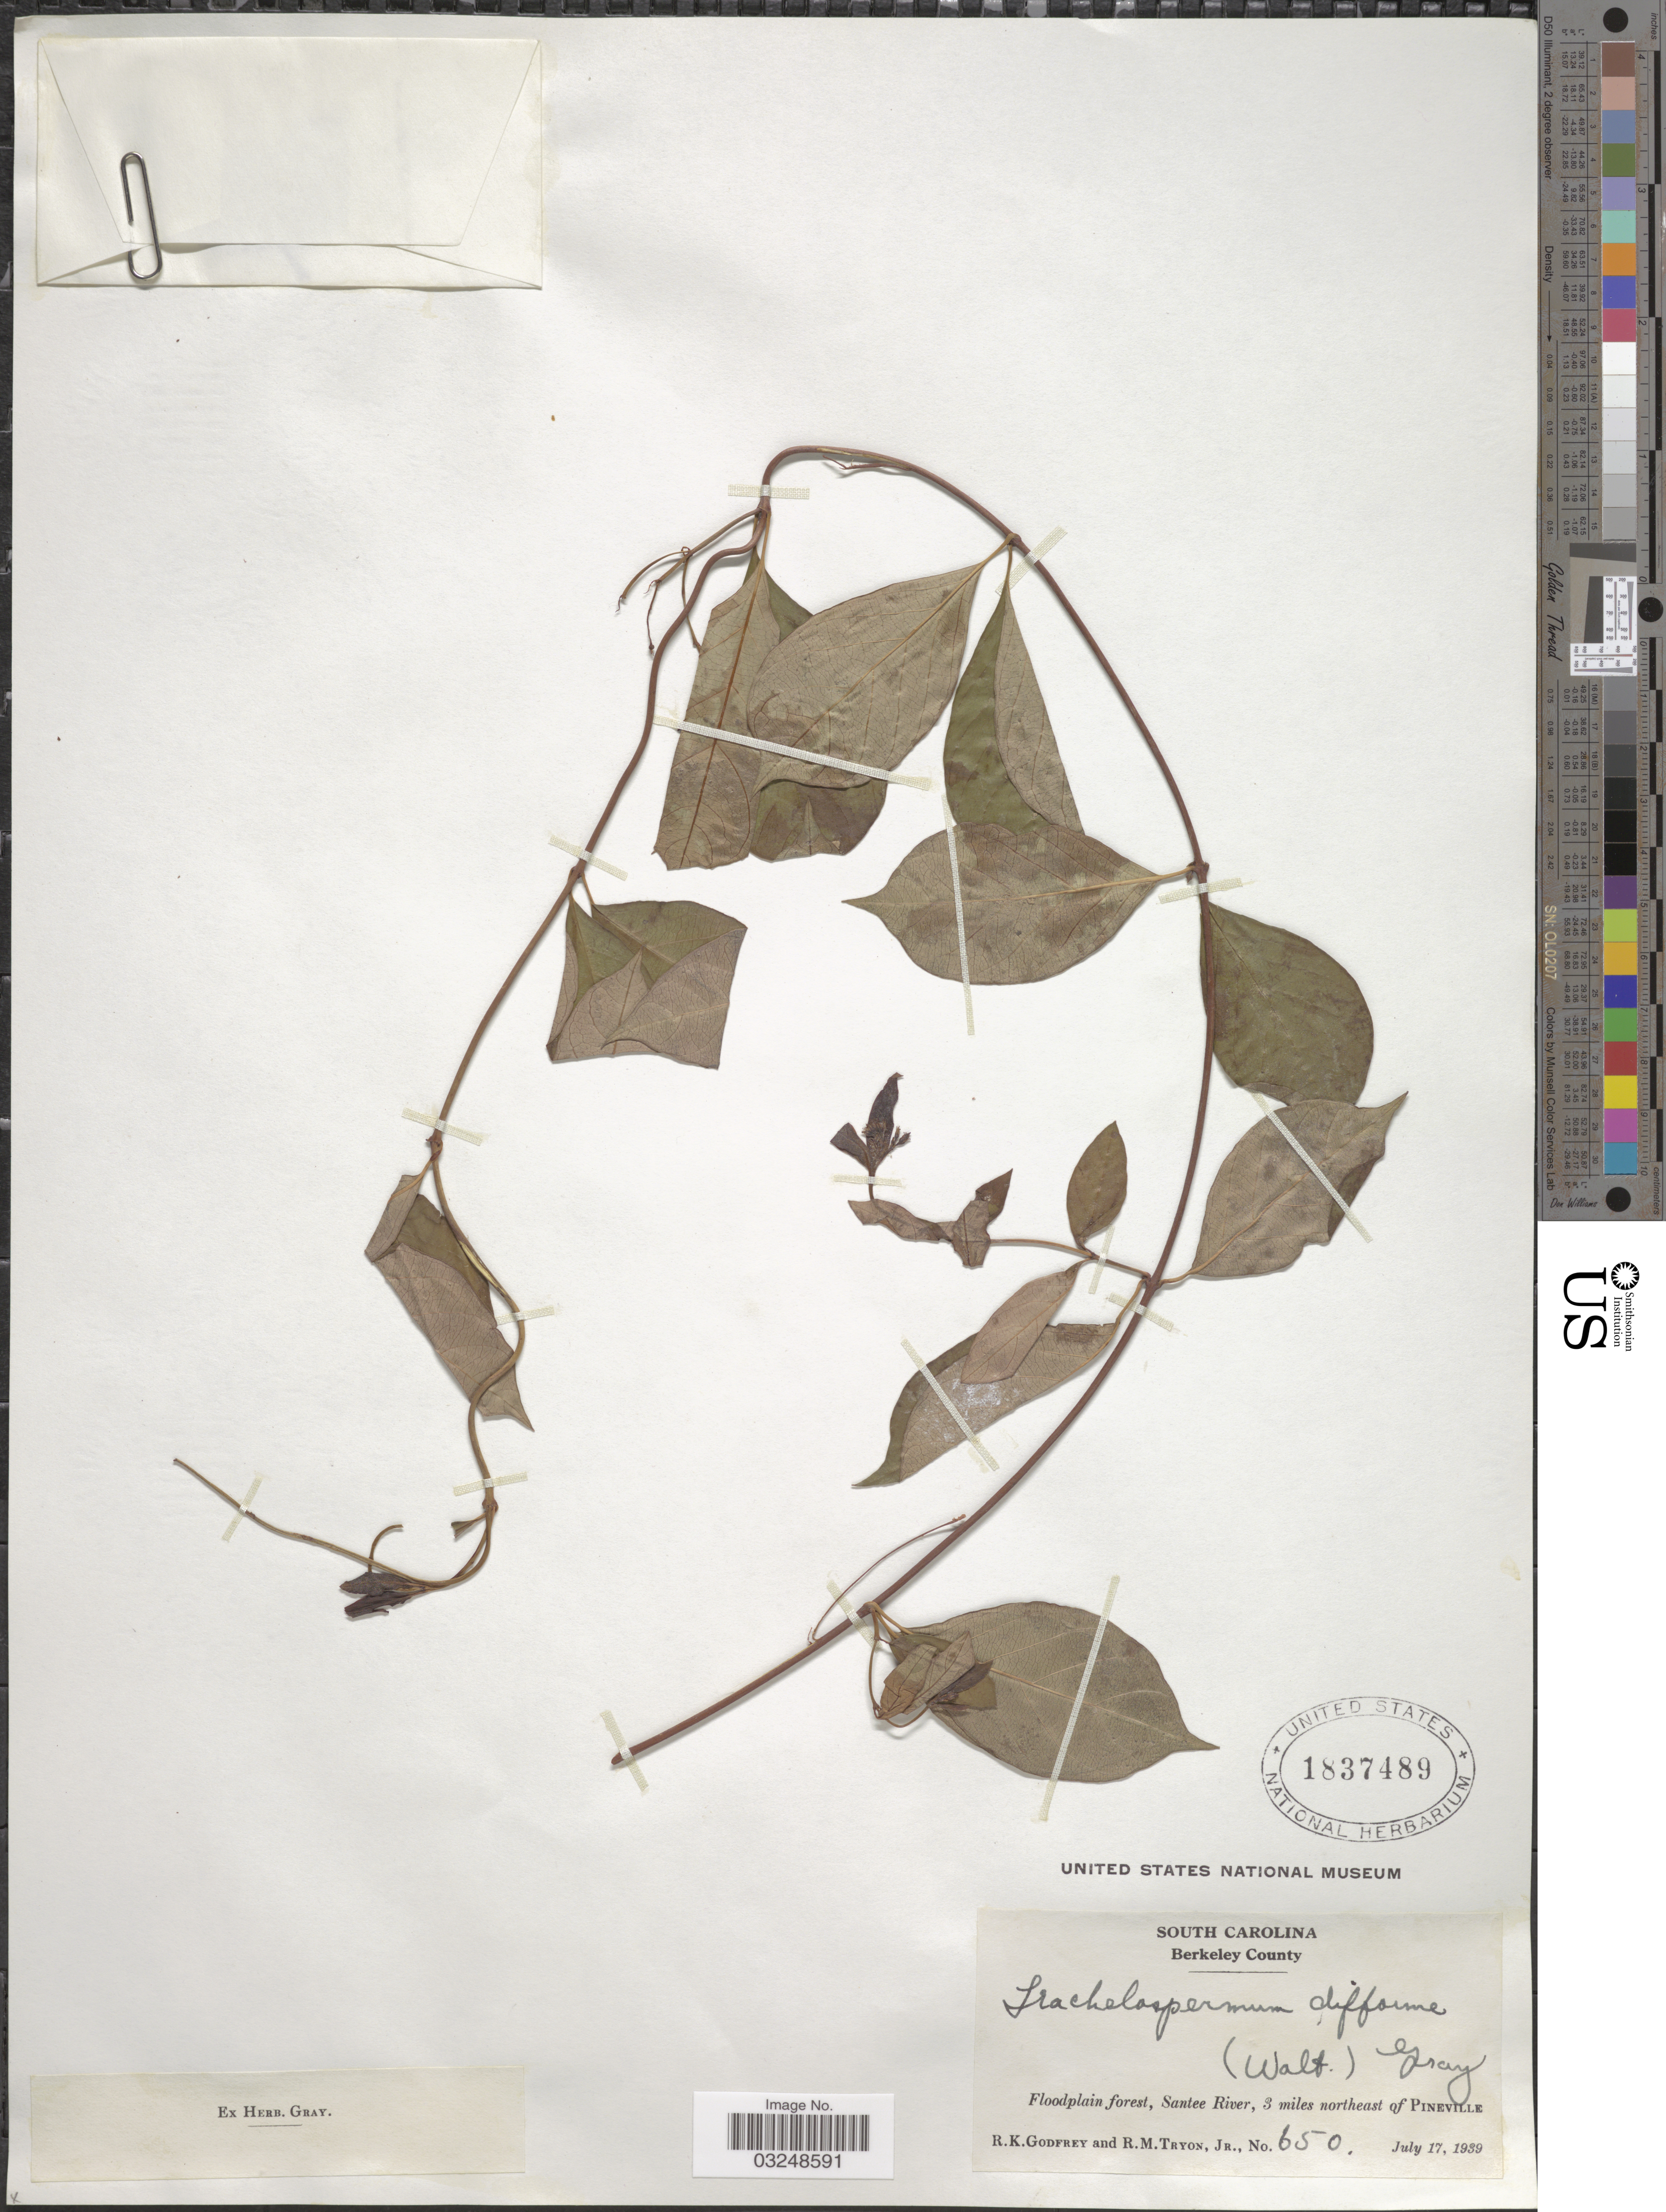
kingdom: Plantae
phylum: Tracheophyta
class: Magnoliopsida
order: Gentianales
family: Apocynaceae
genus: Trachelospermum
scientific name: Trachelospermum difforme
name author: (Walter) A. Gray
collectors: R. K. Godfrey & R. Tryon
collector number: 650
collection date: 1939-07-17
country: United States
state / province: South Carolina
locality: Berkeley County, Floodplain forest, Santee River, 3 miles northeast of Pineville.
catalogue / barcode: US 1837489